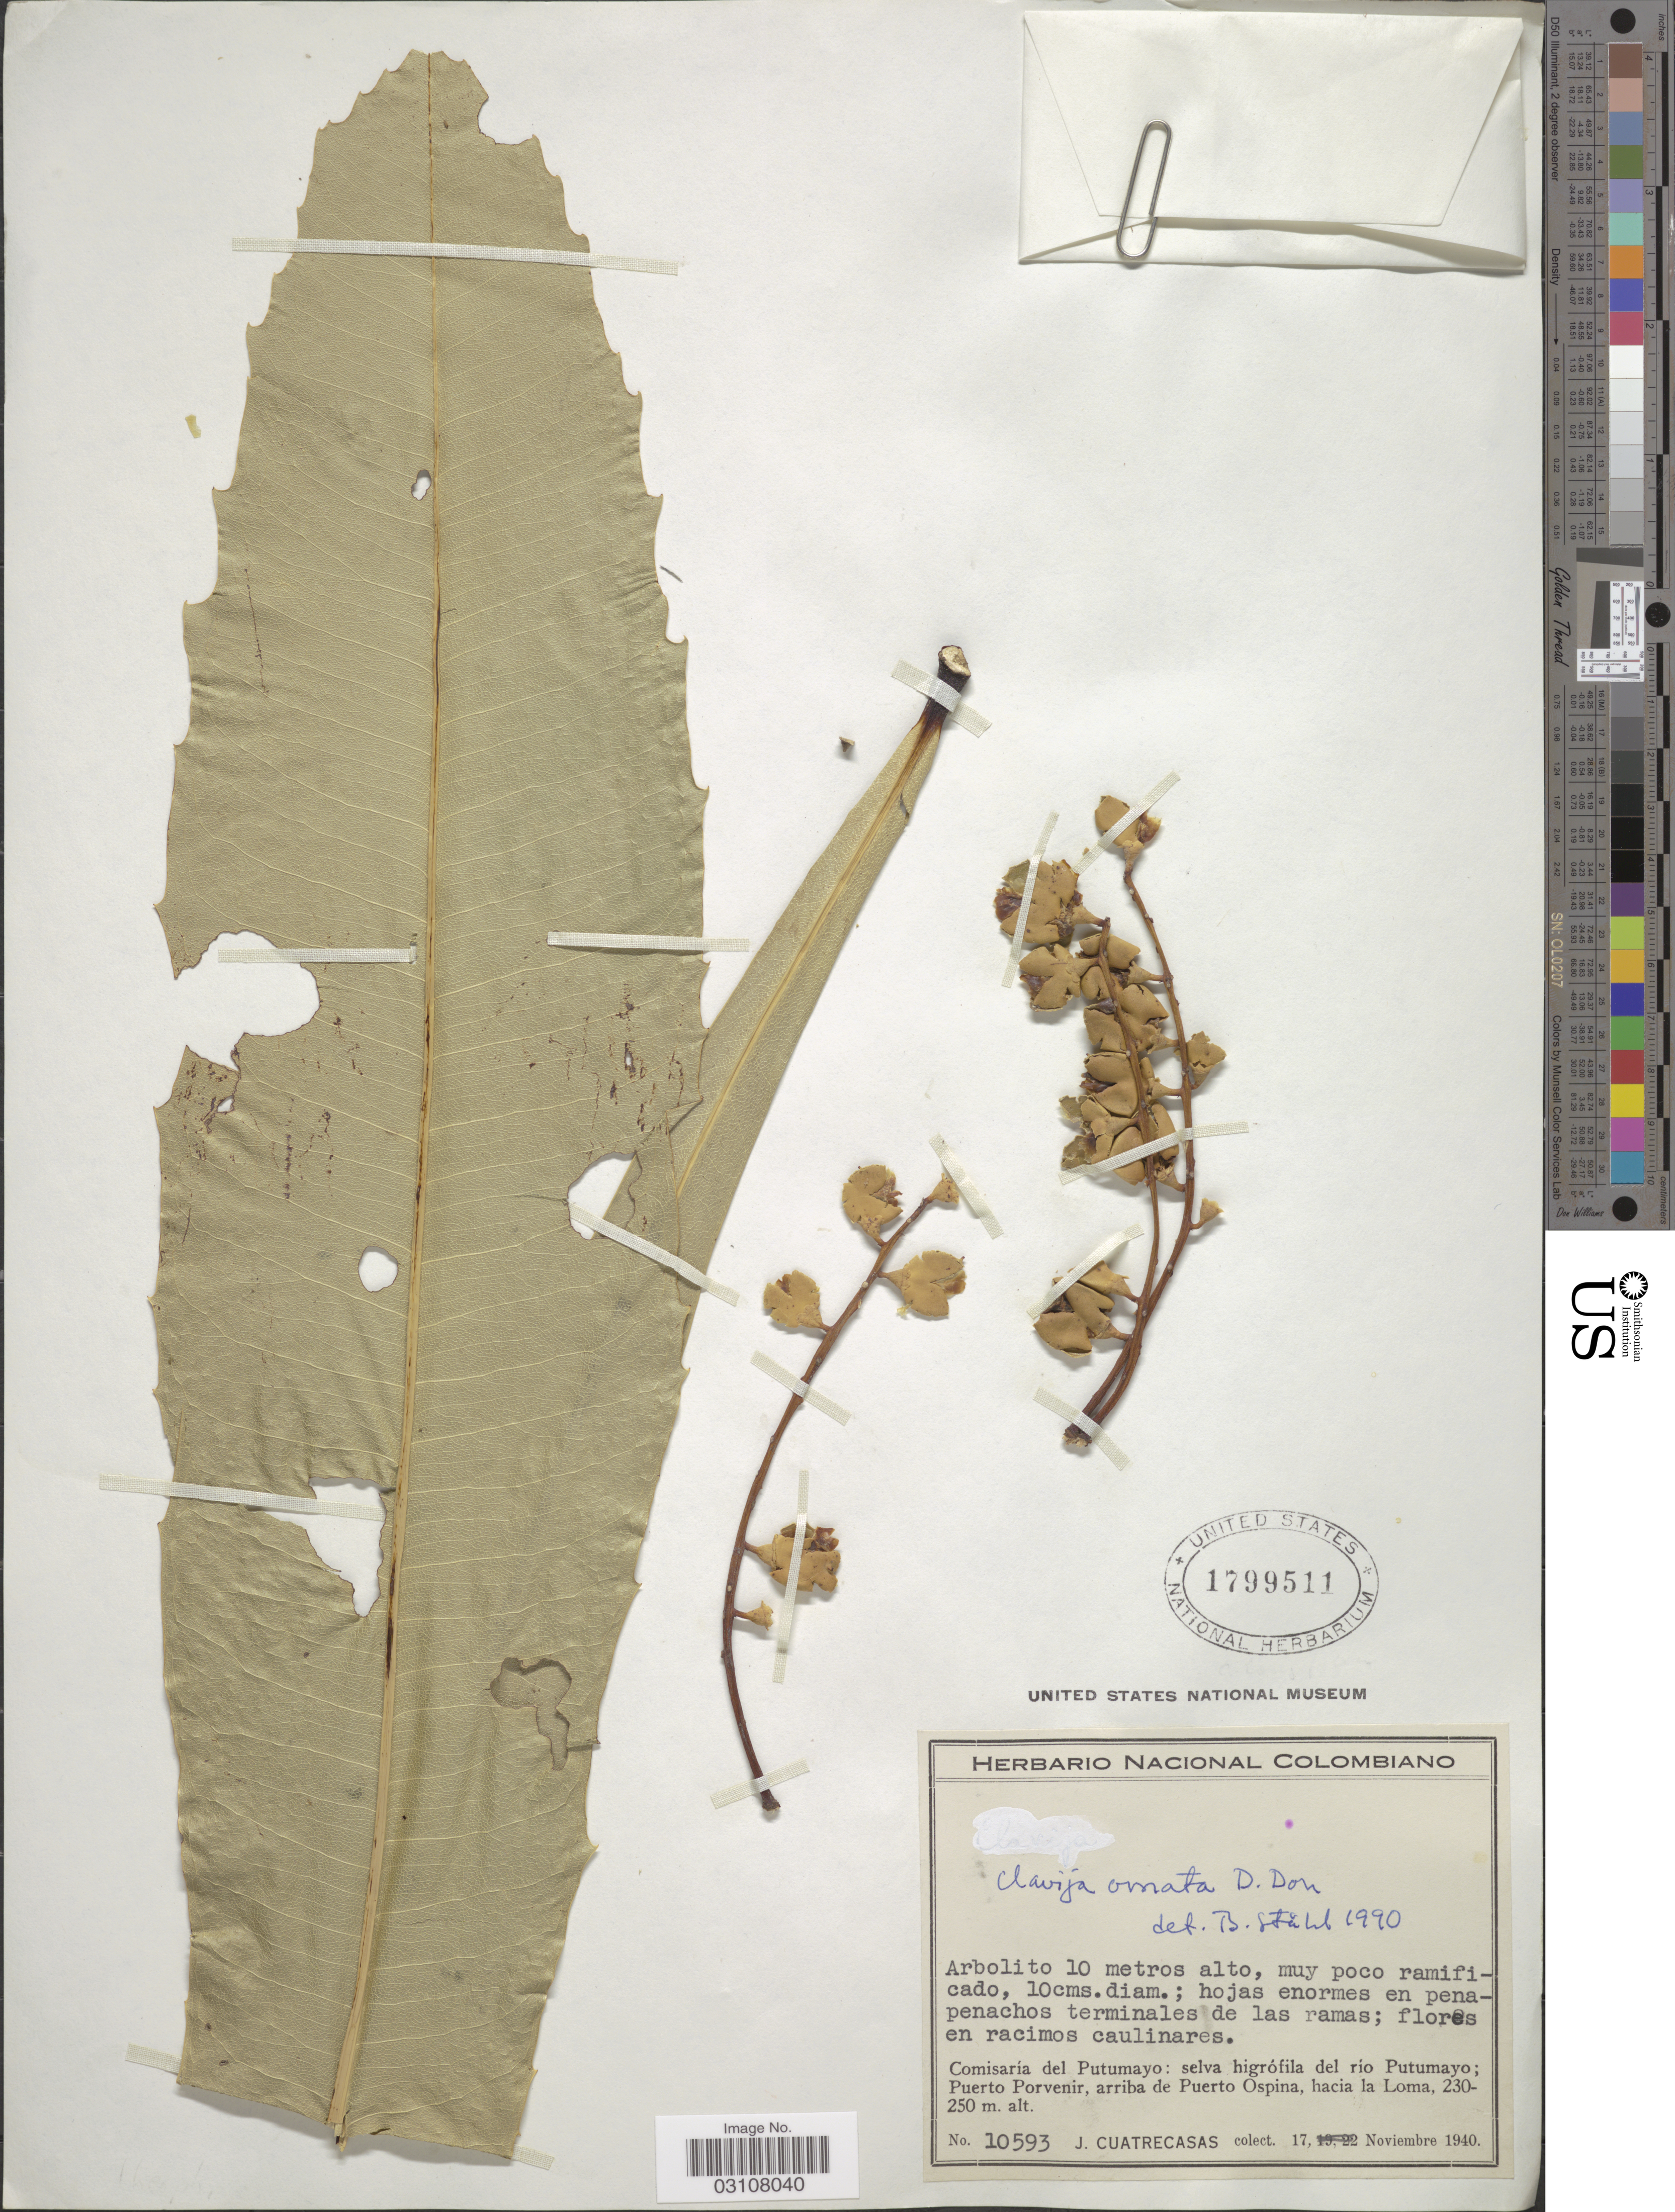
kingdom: Plantae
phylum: Tracheophyta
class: Magnoliopsida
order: Ericales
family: Primulaceae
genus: Clavija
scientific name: Clavija ornata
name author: D. Don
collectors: J. Cuatrecasas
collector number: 10593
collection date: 1940-11-17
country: Colombia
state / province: Putumayo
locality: Comisaría del Putumayo: selva higrófila del río Putumayo; Puerto Porvenir, arriba de Puerto Ospina, hacia la Loma.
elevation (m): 230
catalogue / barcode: US 1799511